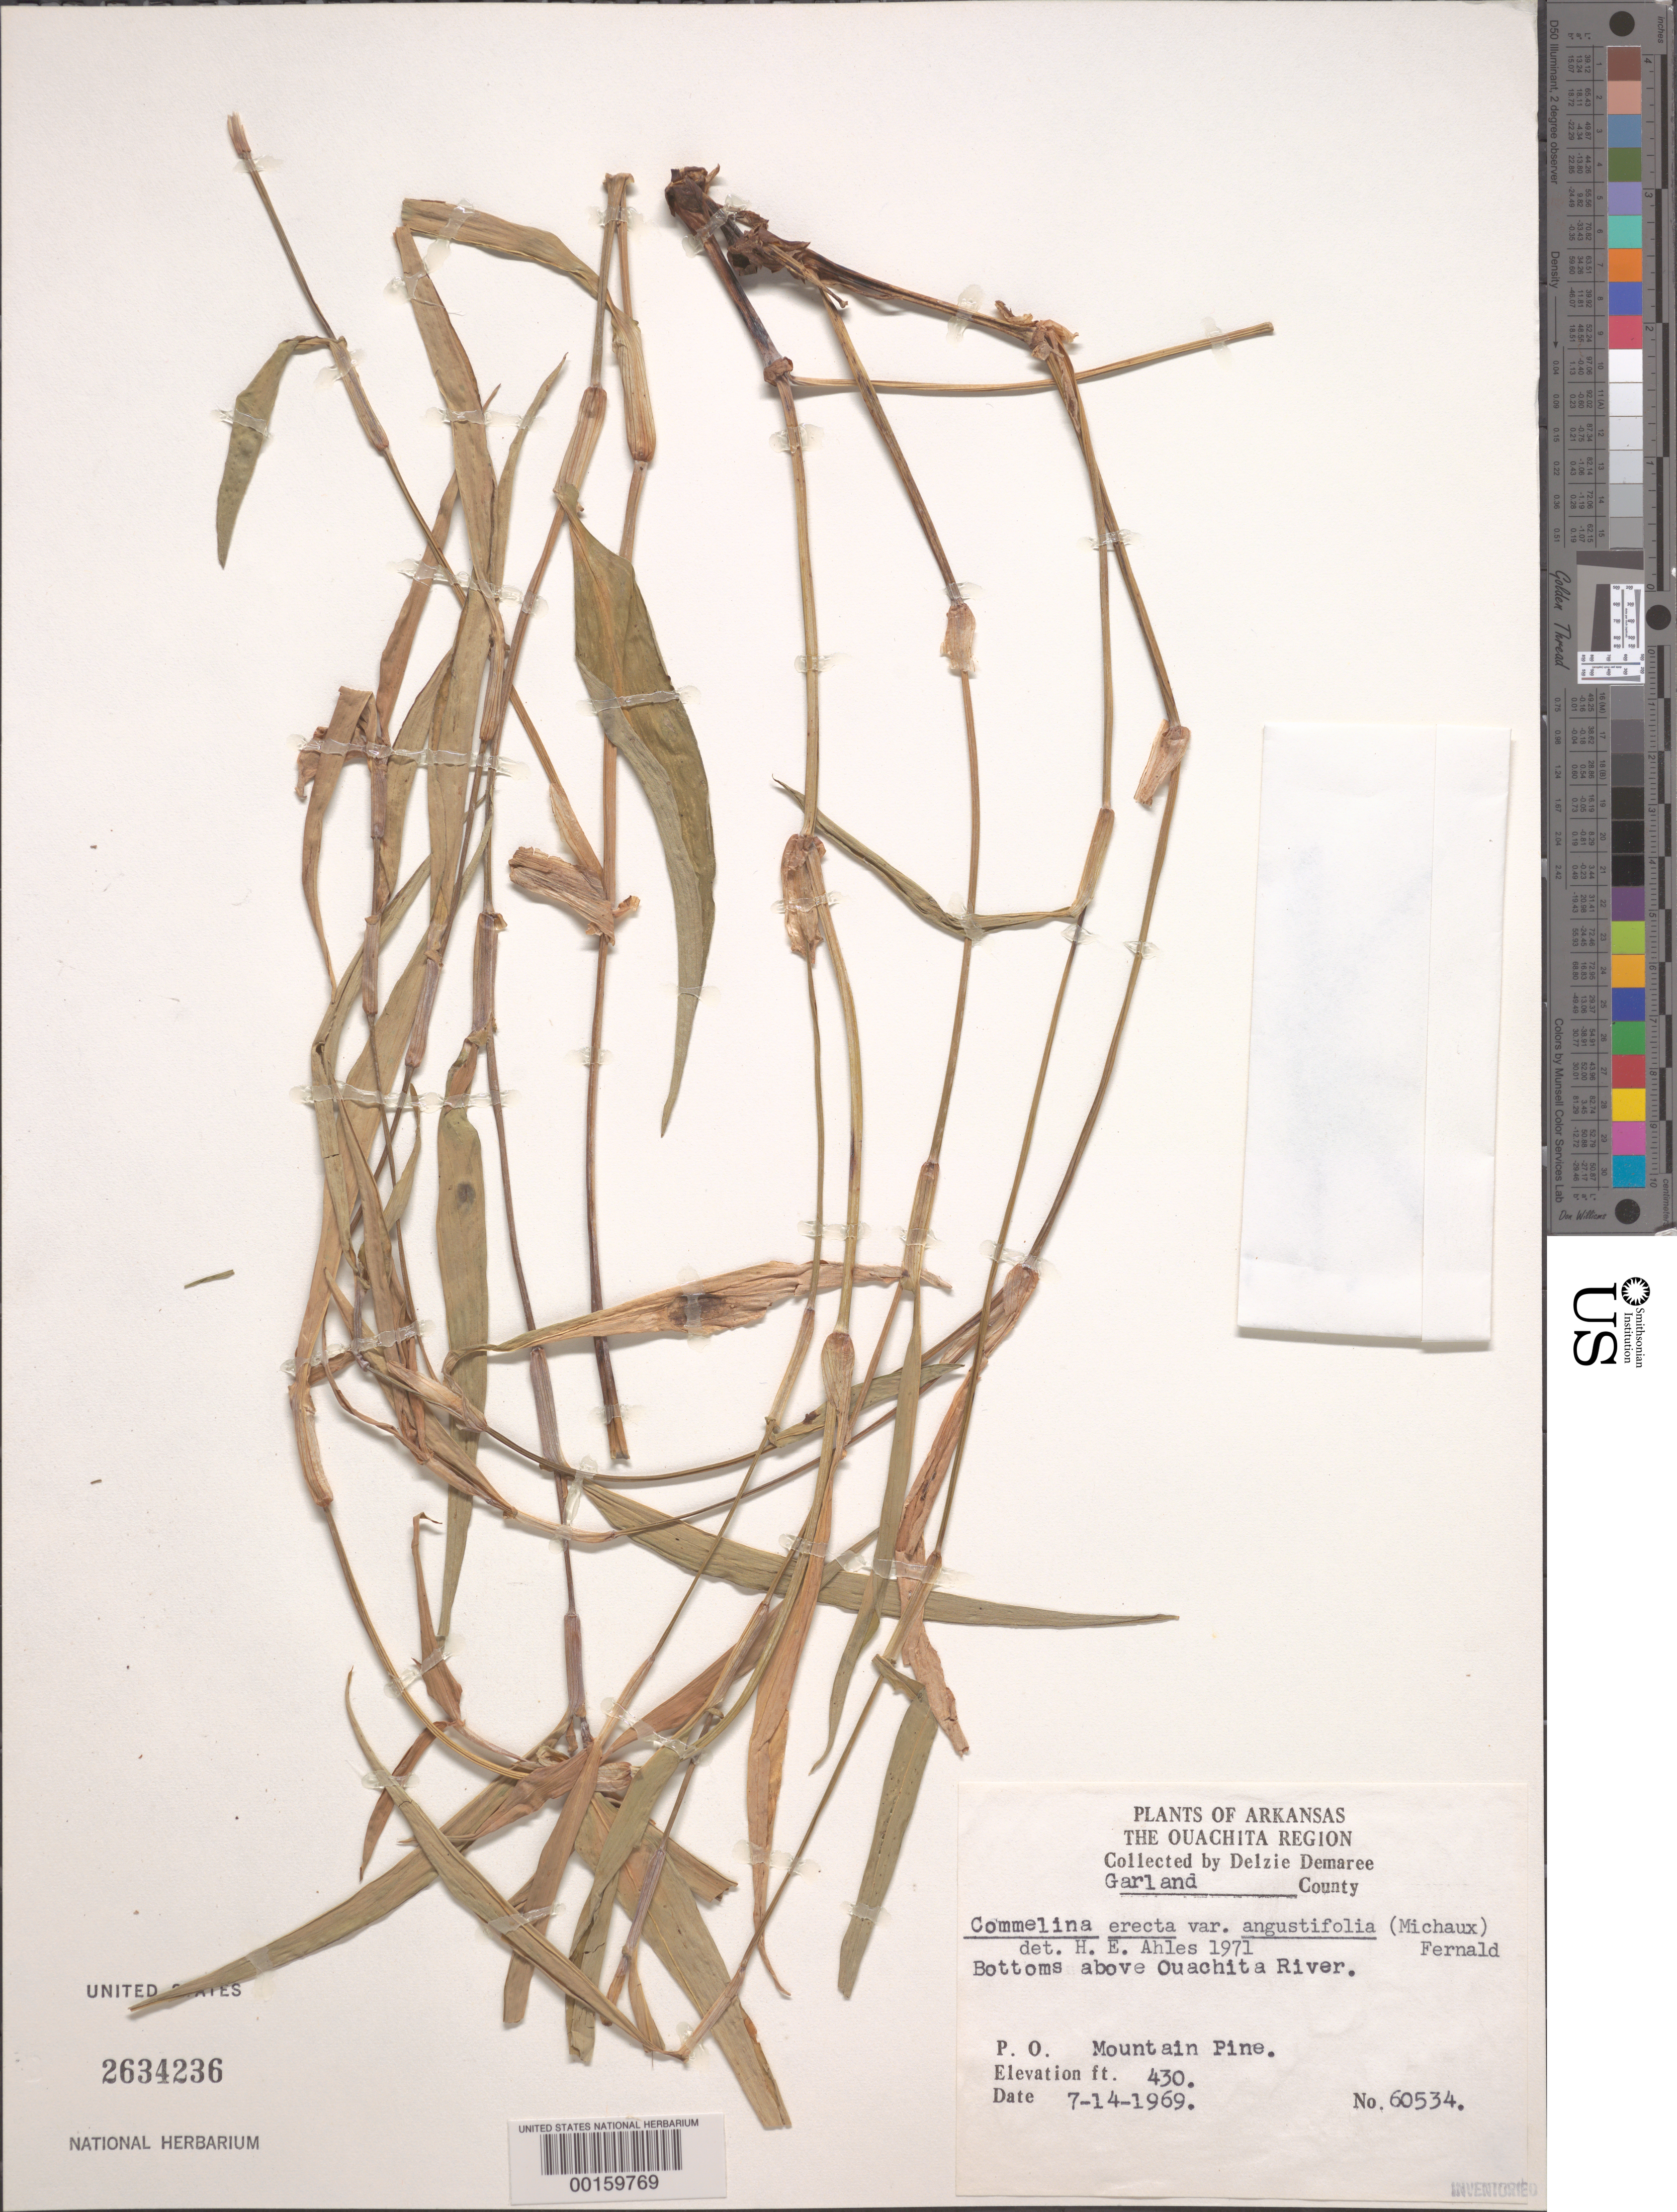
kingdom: Plantae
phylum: Tracheophyta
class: Liliopsida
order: Commelinales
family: Commelinaceae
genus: Commelina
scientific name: Commelina erecta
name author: L.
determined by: Ahles, H. E.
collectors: D. Demaree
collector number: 60534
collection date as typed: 14 Jul 1969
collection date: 1969-07-14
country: United States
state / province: Arkansas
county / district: Garland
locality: Mountain pine, ouachita river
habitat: Bottoms above river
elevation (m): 131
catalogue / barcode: US 2634236